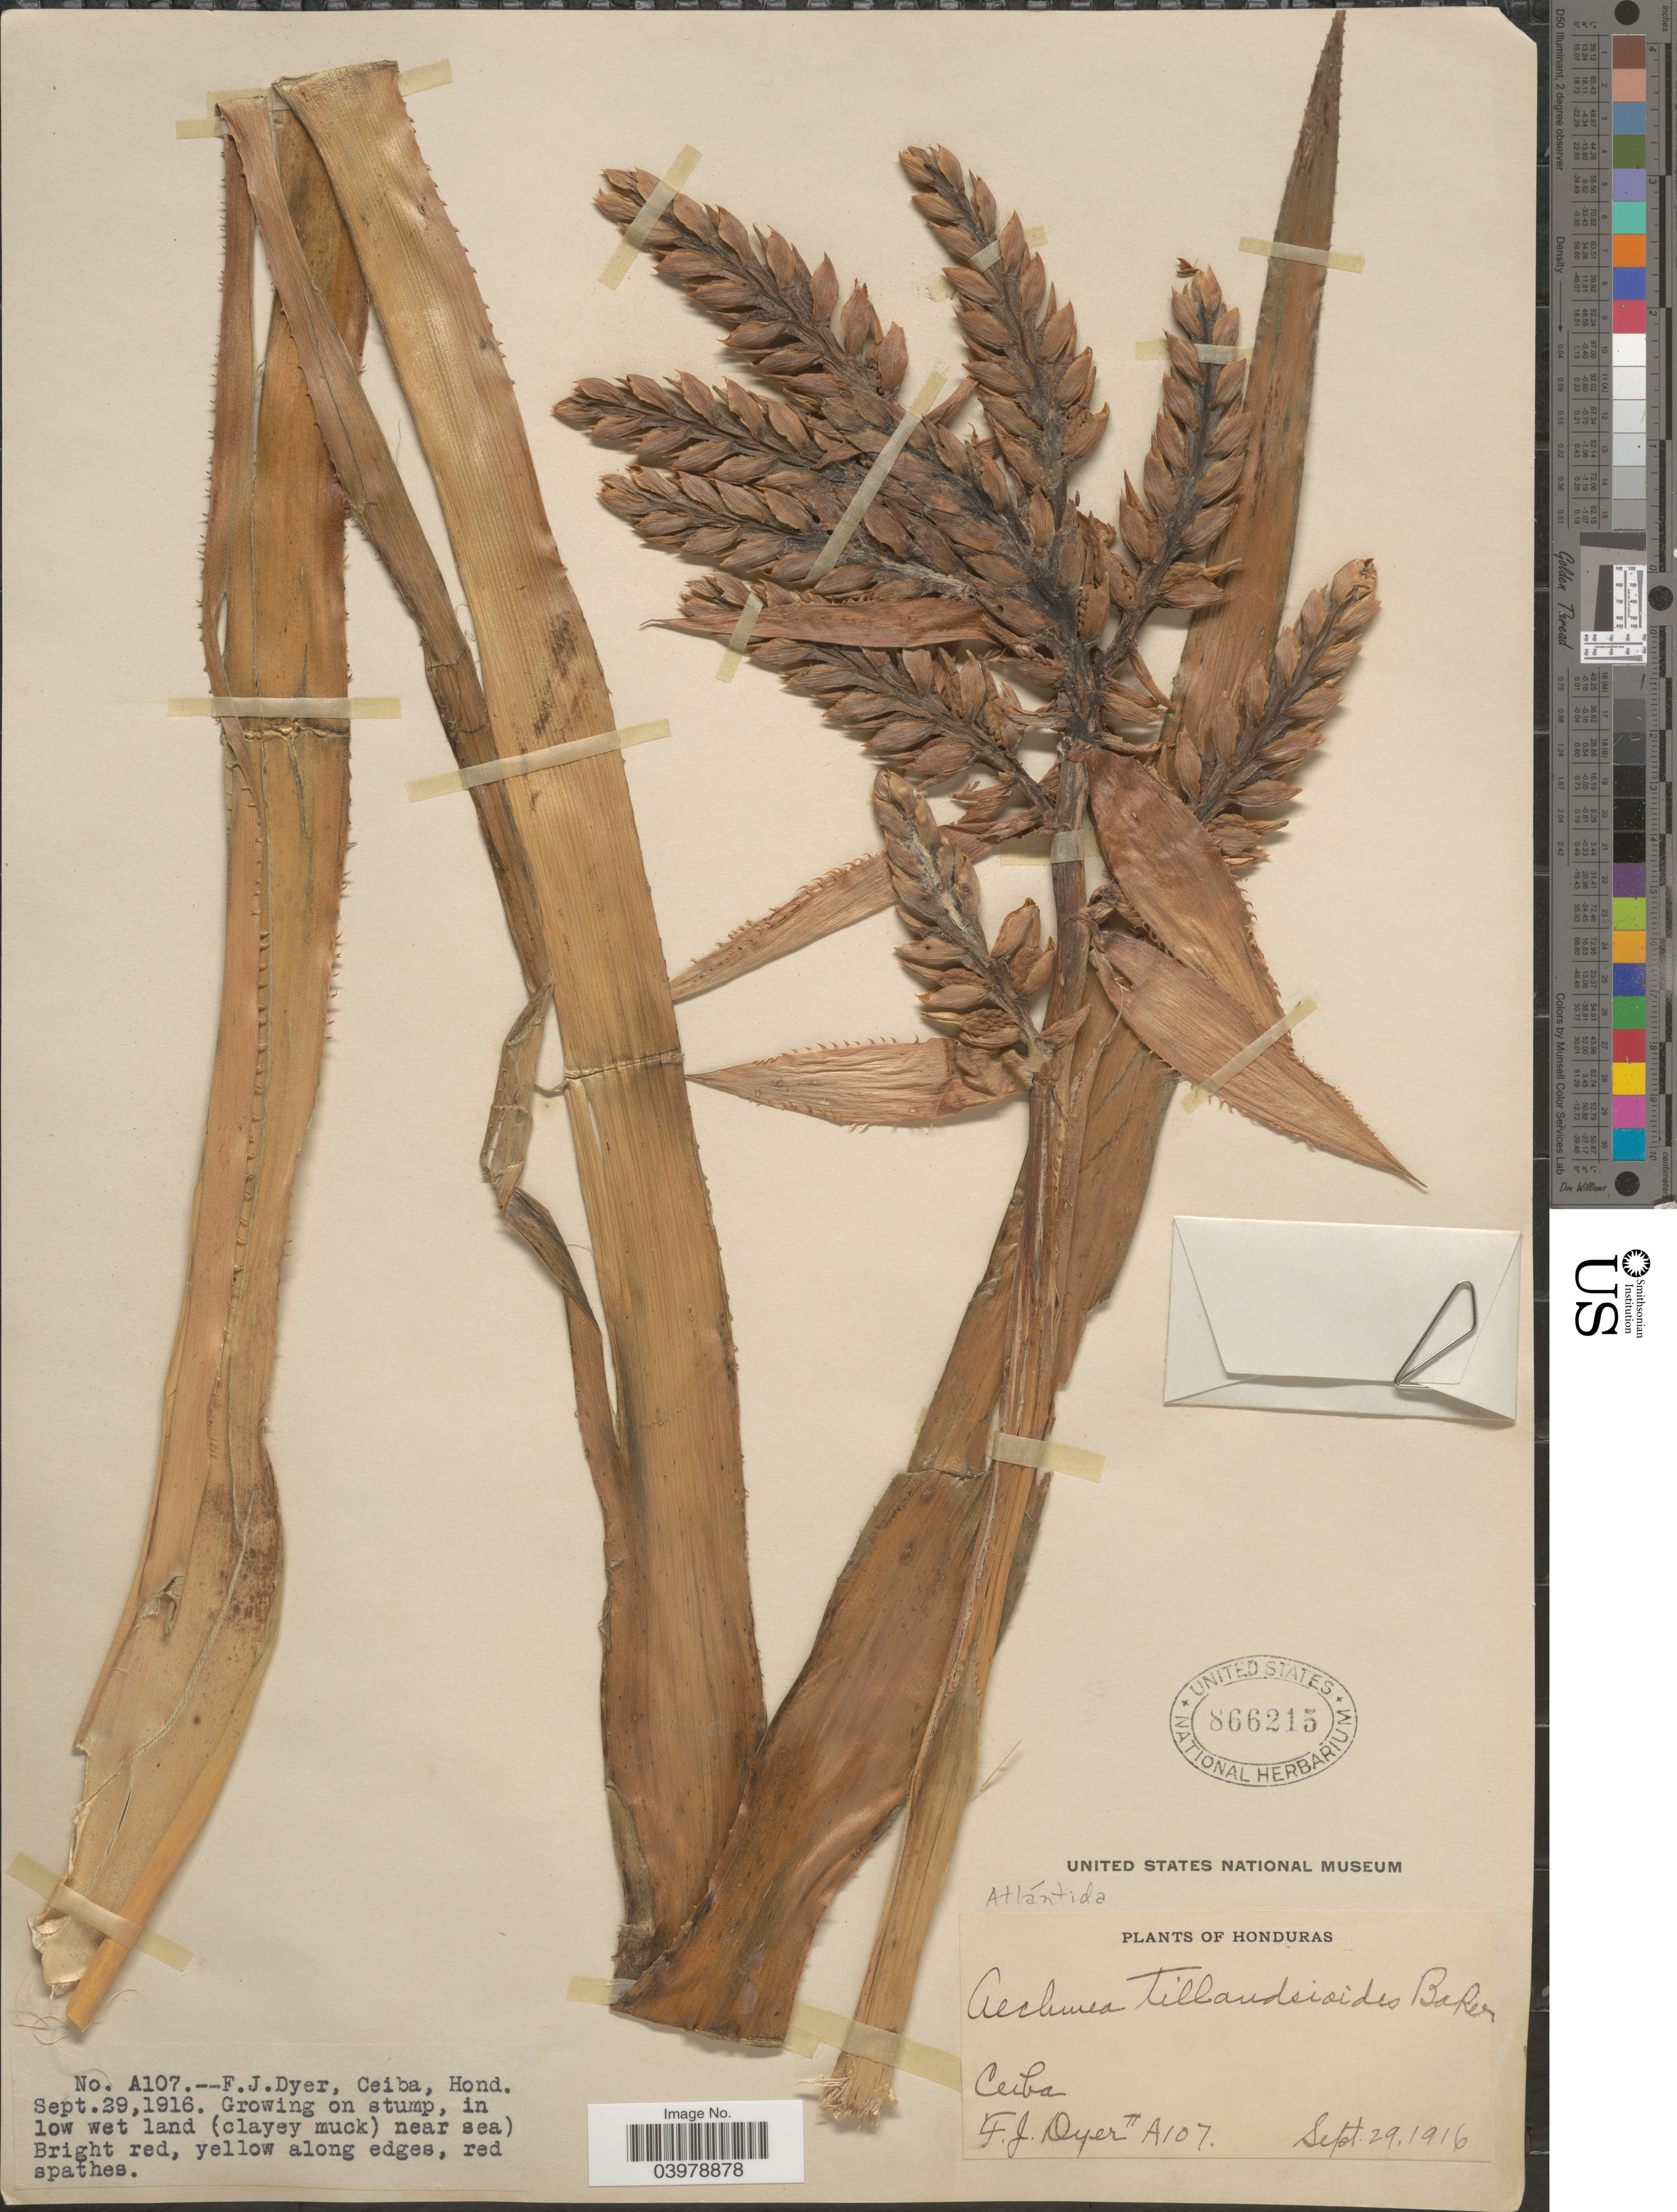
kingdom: Plantae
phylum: Tracheophyta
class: Liliopsida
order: Poales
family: Bromeliaceae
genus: Aechmea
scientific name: Aechmea tillandsioides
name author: (Mart. ex Schult. & Schult. f.) Baker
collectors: F. J. Dyer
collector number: A107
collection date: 1916-09-29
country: Honduras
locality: Ceiba.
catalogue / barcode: US 866215